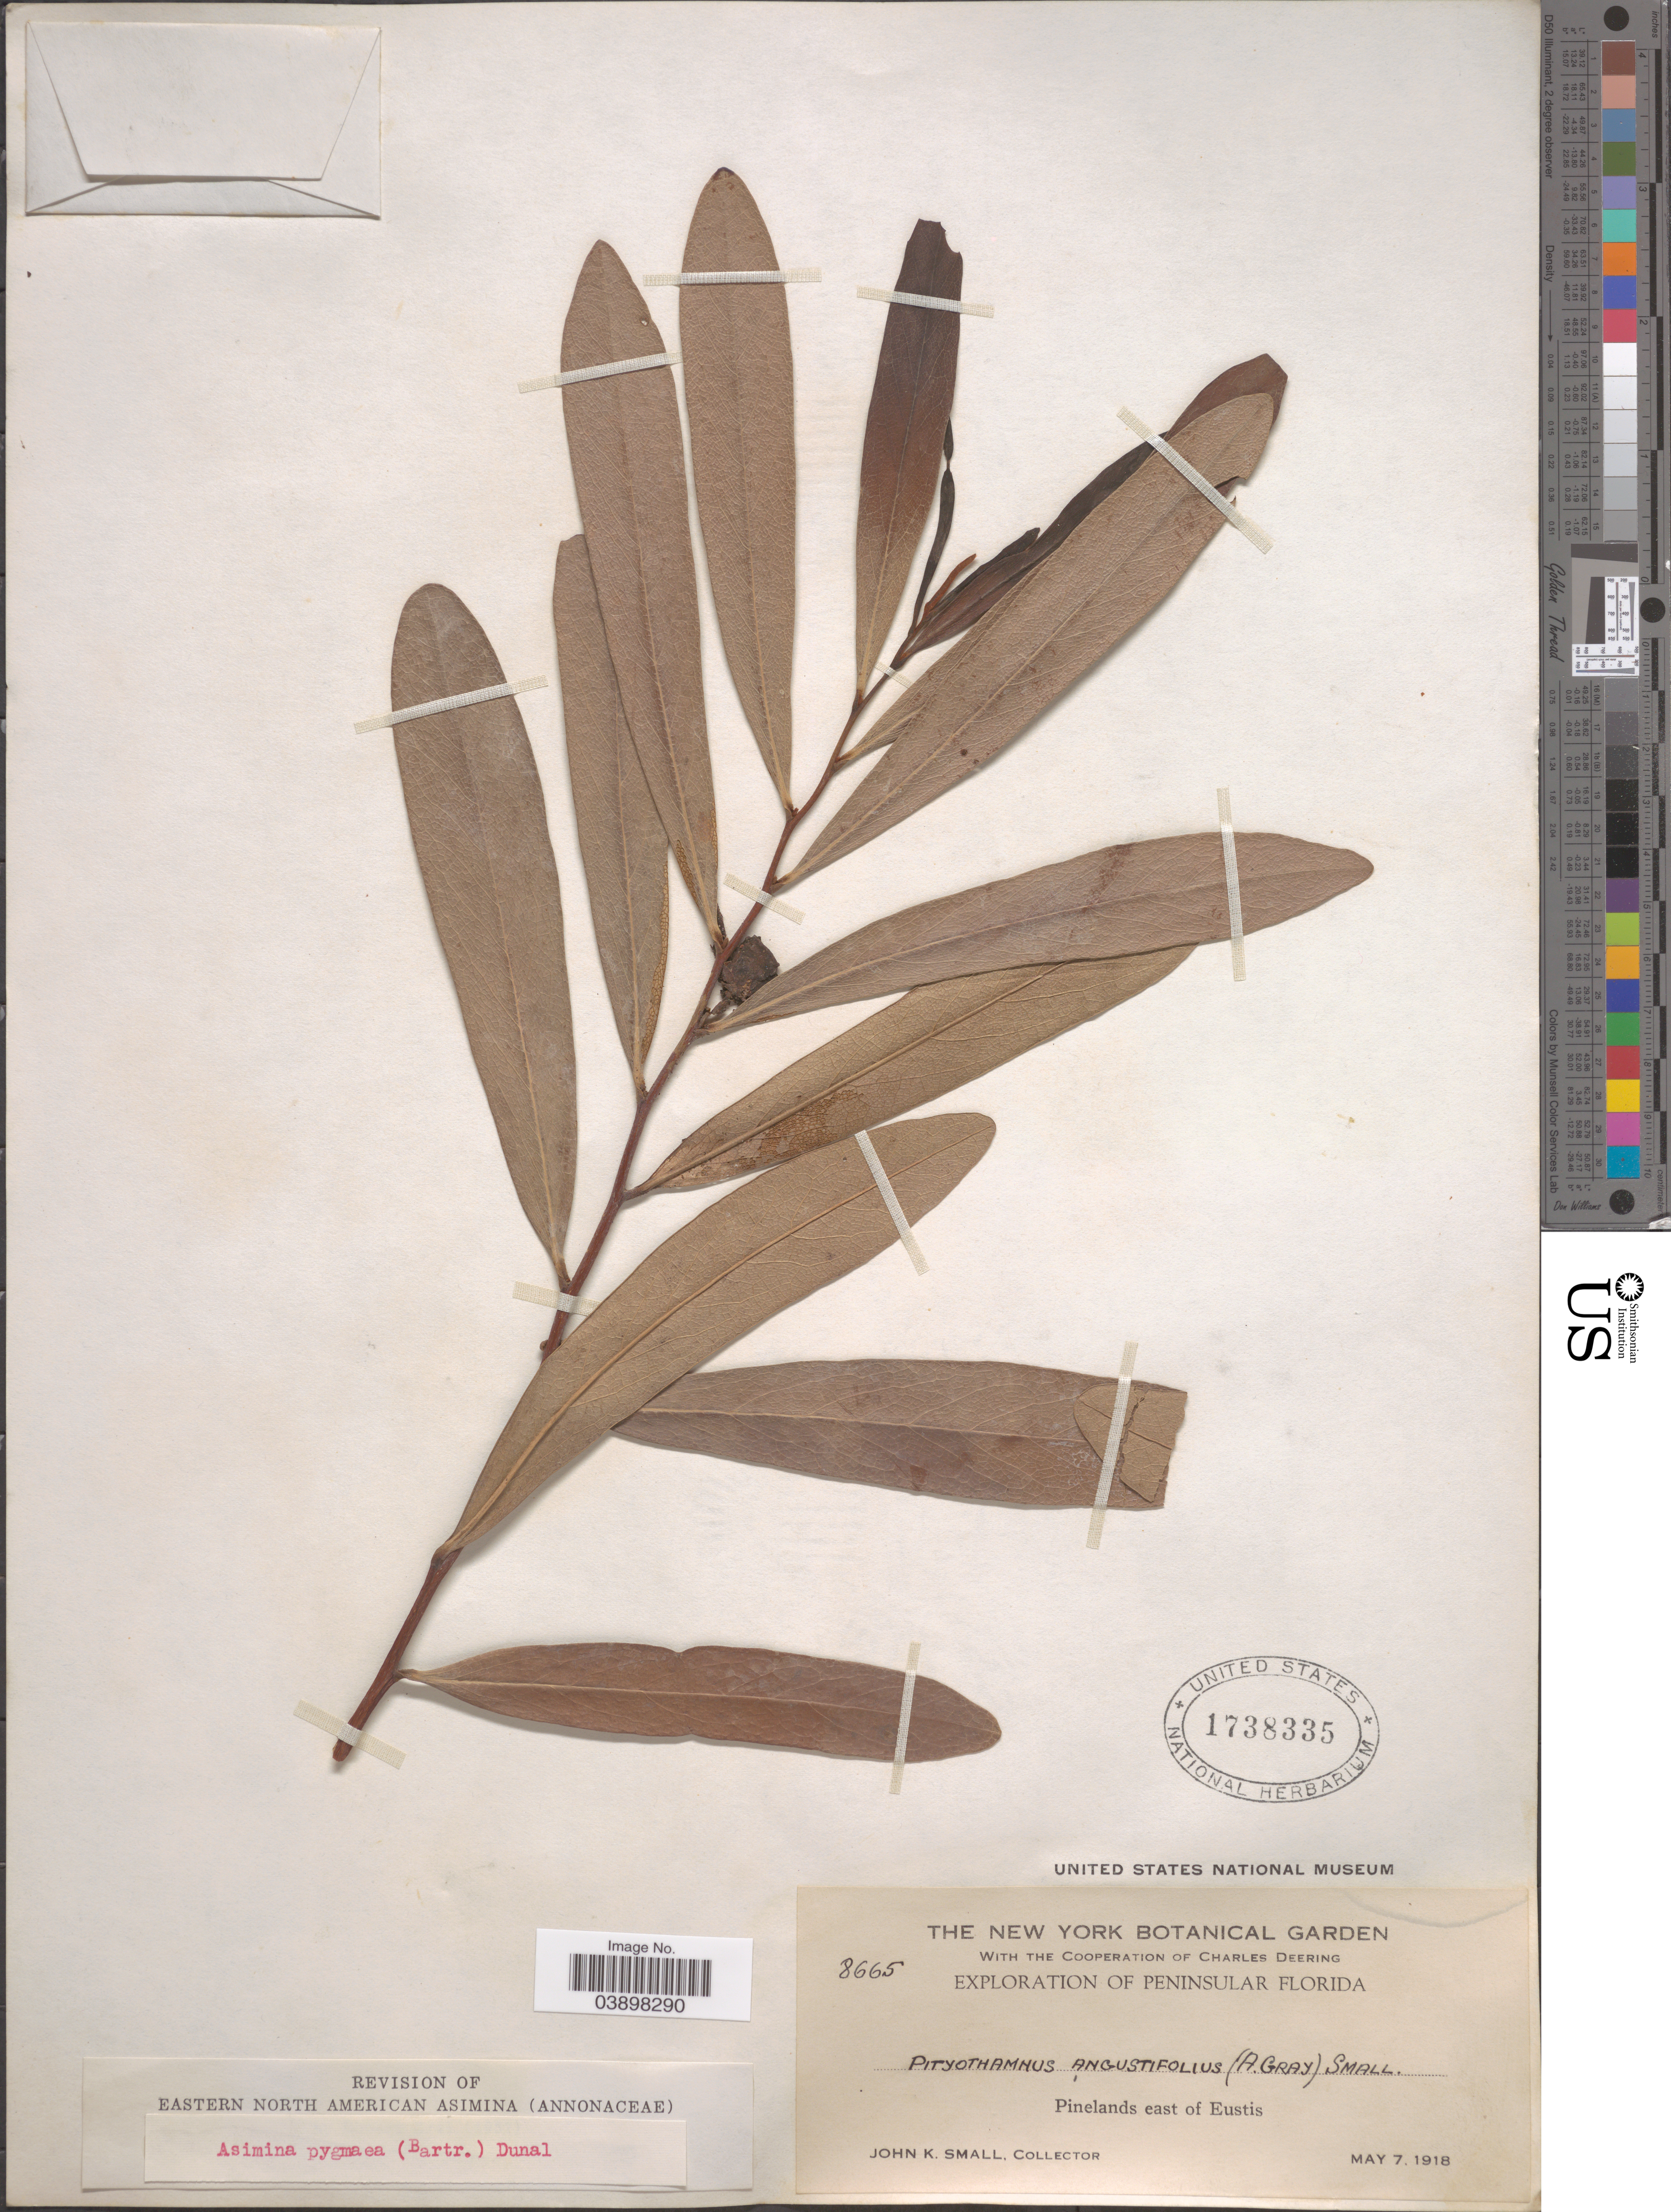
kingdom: Plantae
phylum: Tracheophyta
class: Magnoliopsida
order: Magnoliales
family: Annonaceae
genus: Asimina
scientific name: Asimina pygmaea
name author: Dunal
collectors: J. K. Small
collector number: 8665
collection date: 1918-05-07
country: United States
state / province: Florida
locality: Peninsular Florida. Pinelands east of Eustis.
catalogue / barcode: US 1738335